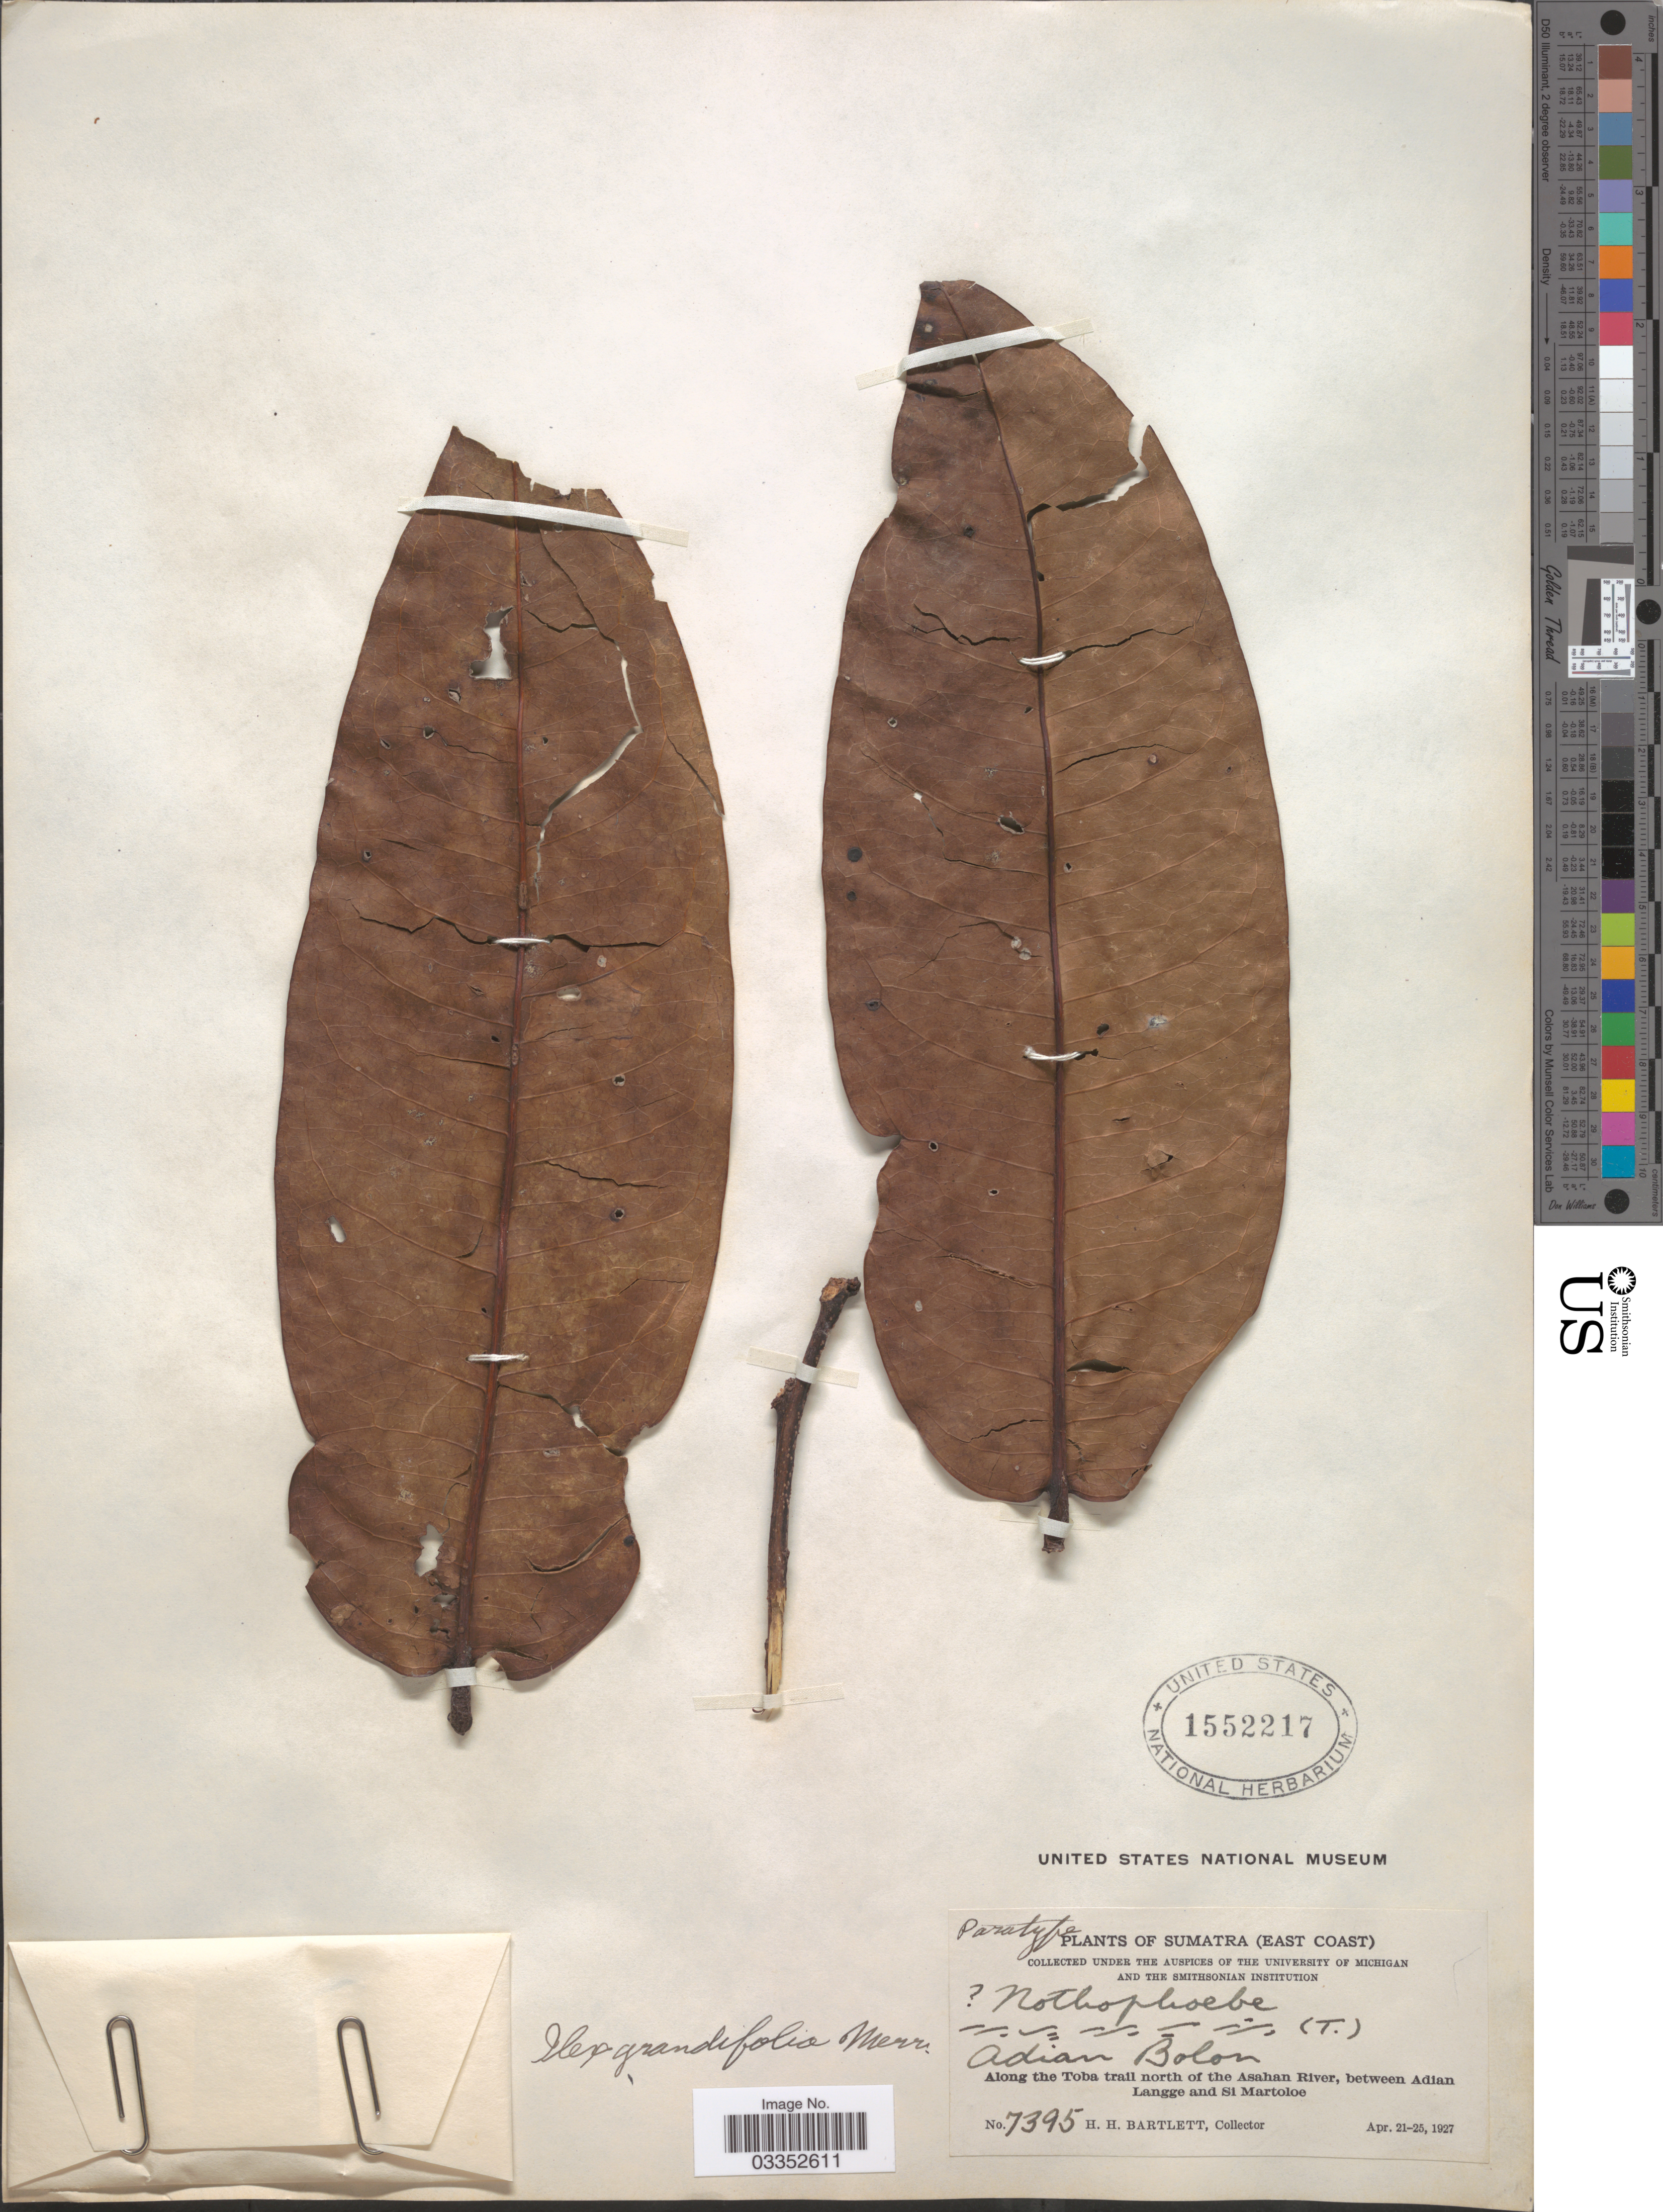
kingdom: Plantae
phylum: Tracheophyta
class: Magnoliopsida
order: Aquifoliales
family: Aquifoliaceae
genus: Ilex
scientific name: Ilex grandifolia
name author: Merr.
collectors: H. H. Bartlett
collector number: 7395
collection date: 1927-04-21/1927-04-25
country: Indonesia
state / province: Sumatra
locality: East Coast. Adian Bolon. Along the Toba trail north of the Asahan River, between Adian Langge and Si Martoloe.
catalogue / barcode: US 1552217